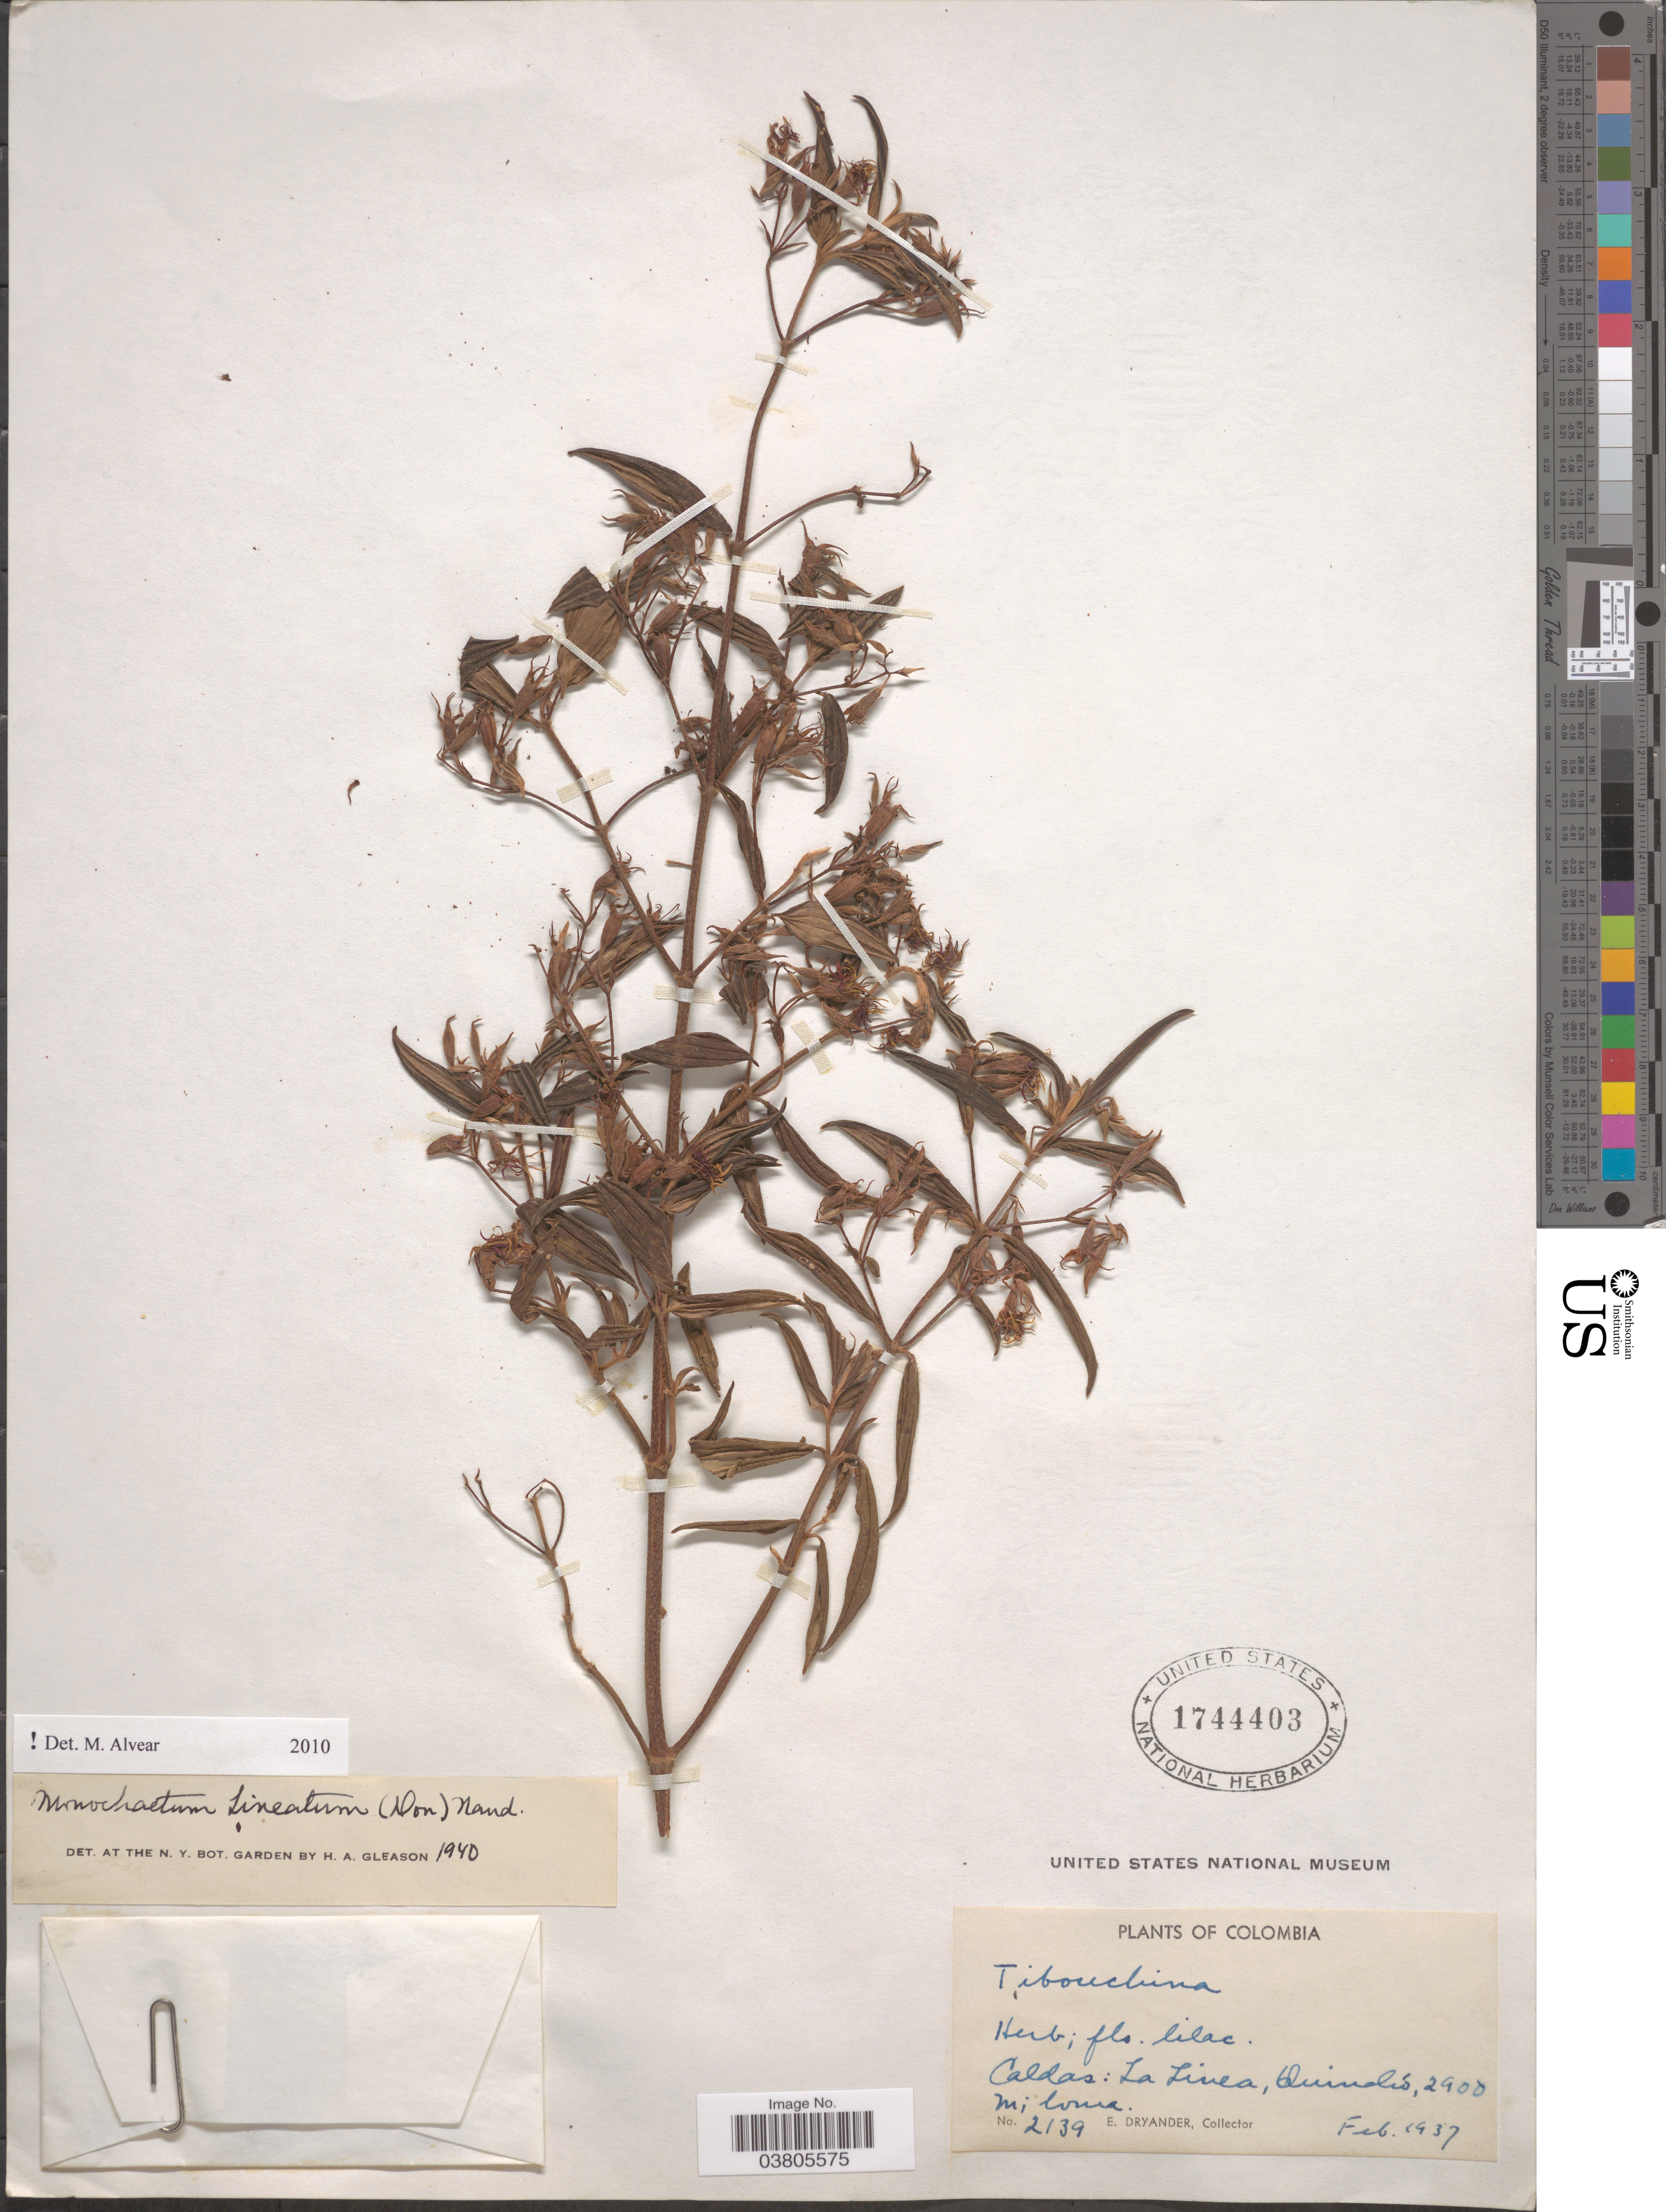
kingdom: Plantae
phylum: Tracheophyta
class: Magnoliopsida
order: Myrtales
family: Melastomataceae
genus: Monochaetum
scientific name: Monochaetum lineatum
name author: (D. Don) Naudin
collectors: E. Dryander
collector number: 2139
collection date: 1937-02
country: Colombia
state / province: Caldas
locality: La Linea, Quindió.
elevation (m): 2900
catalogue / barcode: US 1744403